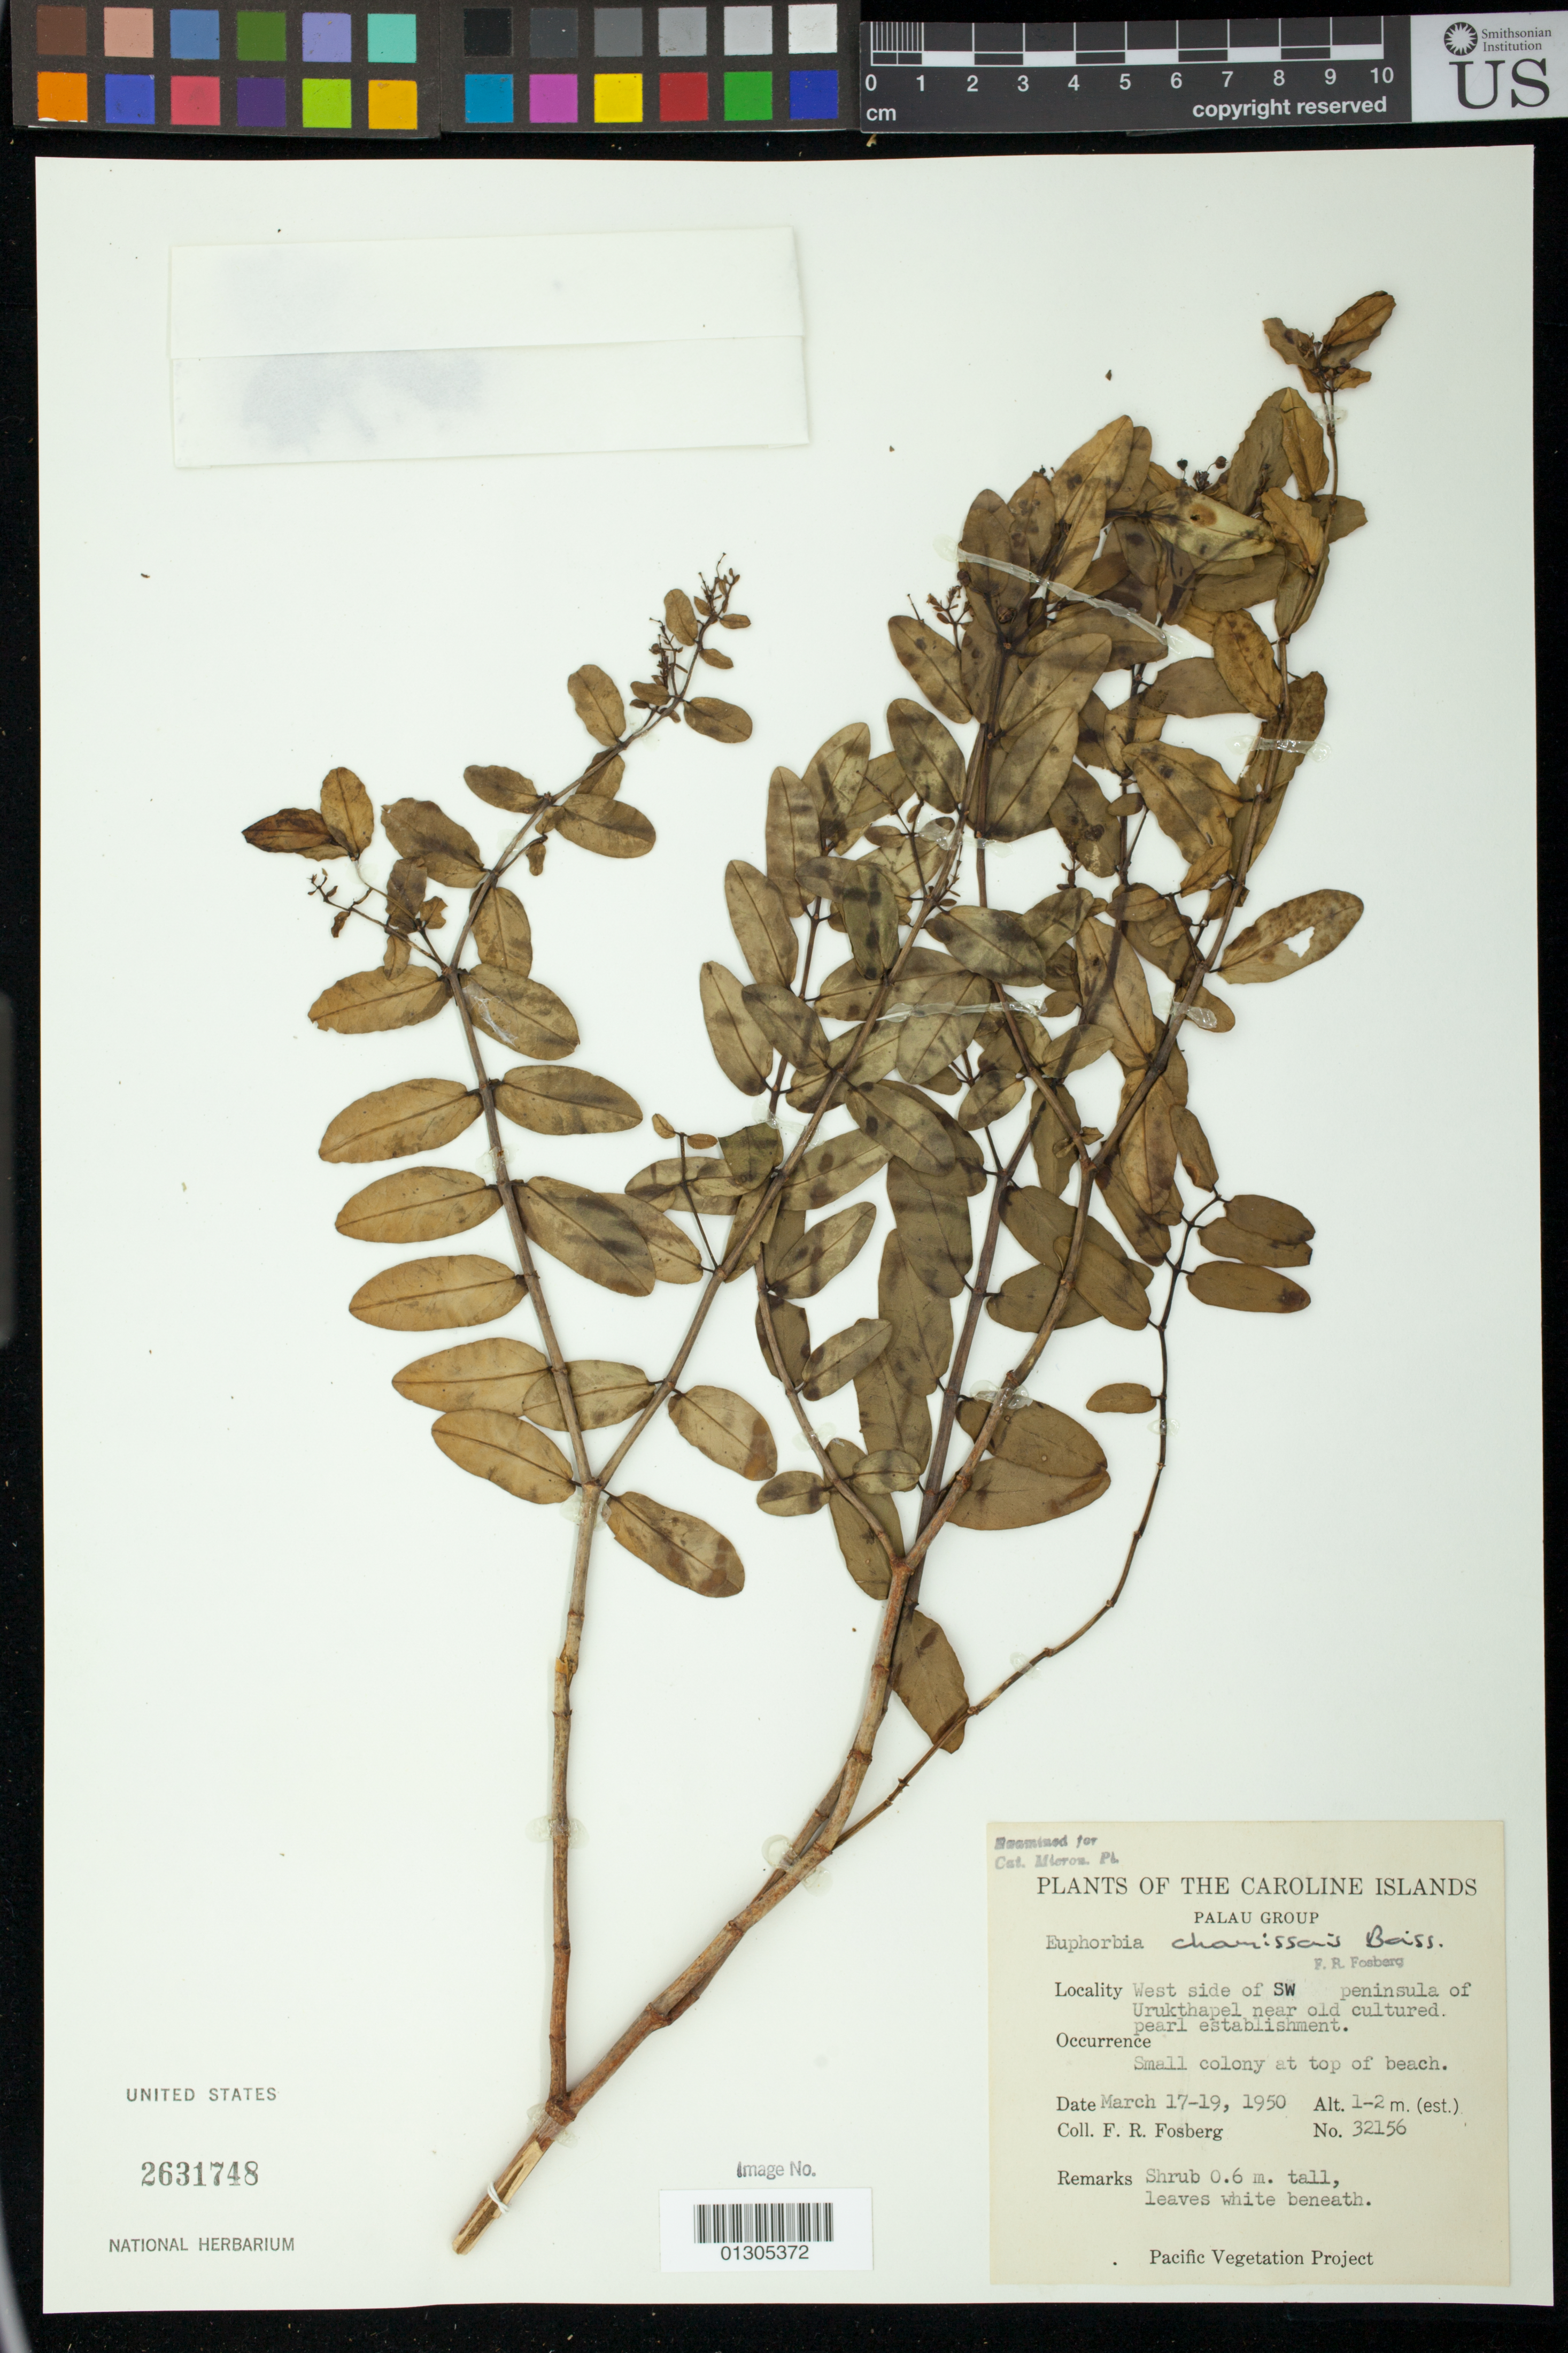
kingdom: Plantae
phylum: Tracheophyta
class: Magnoliopsida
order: Malpighiales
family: Euphorbiaceae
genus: Euphorbia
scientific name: Euphorbia chamissonis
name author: (Klotzsch ex Klotzsch & Garcke) Boiss.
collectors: F. R. Fosberg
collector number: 32156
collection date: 1950-03-17/1950-03-19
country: Palau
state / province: Koror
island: Ngeruktabel [Urukthapel]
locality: West side of SW peninsula of Urukthapel near old cultured pearl establishment.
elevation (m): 1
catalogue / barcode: US 2631748